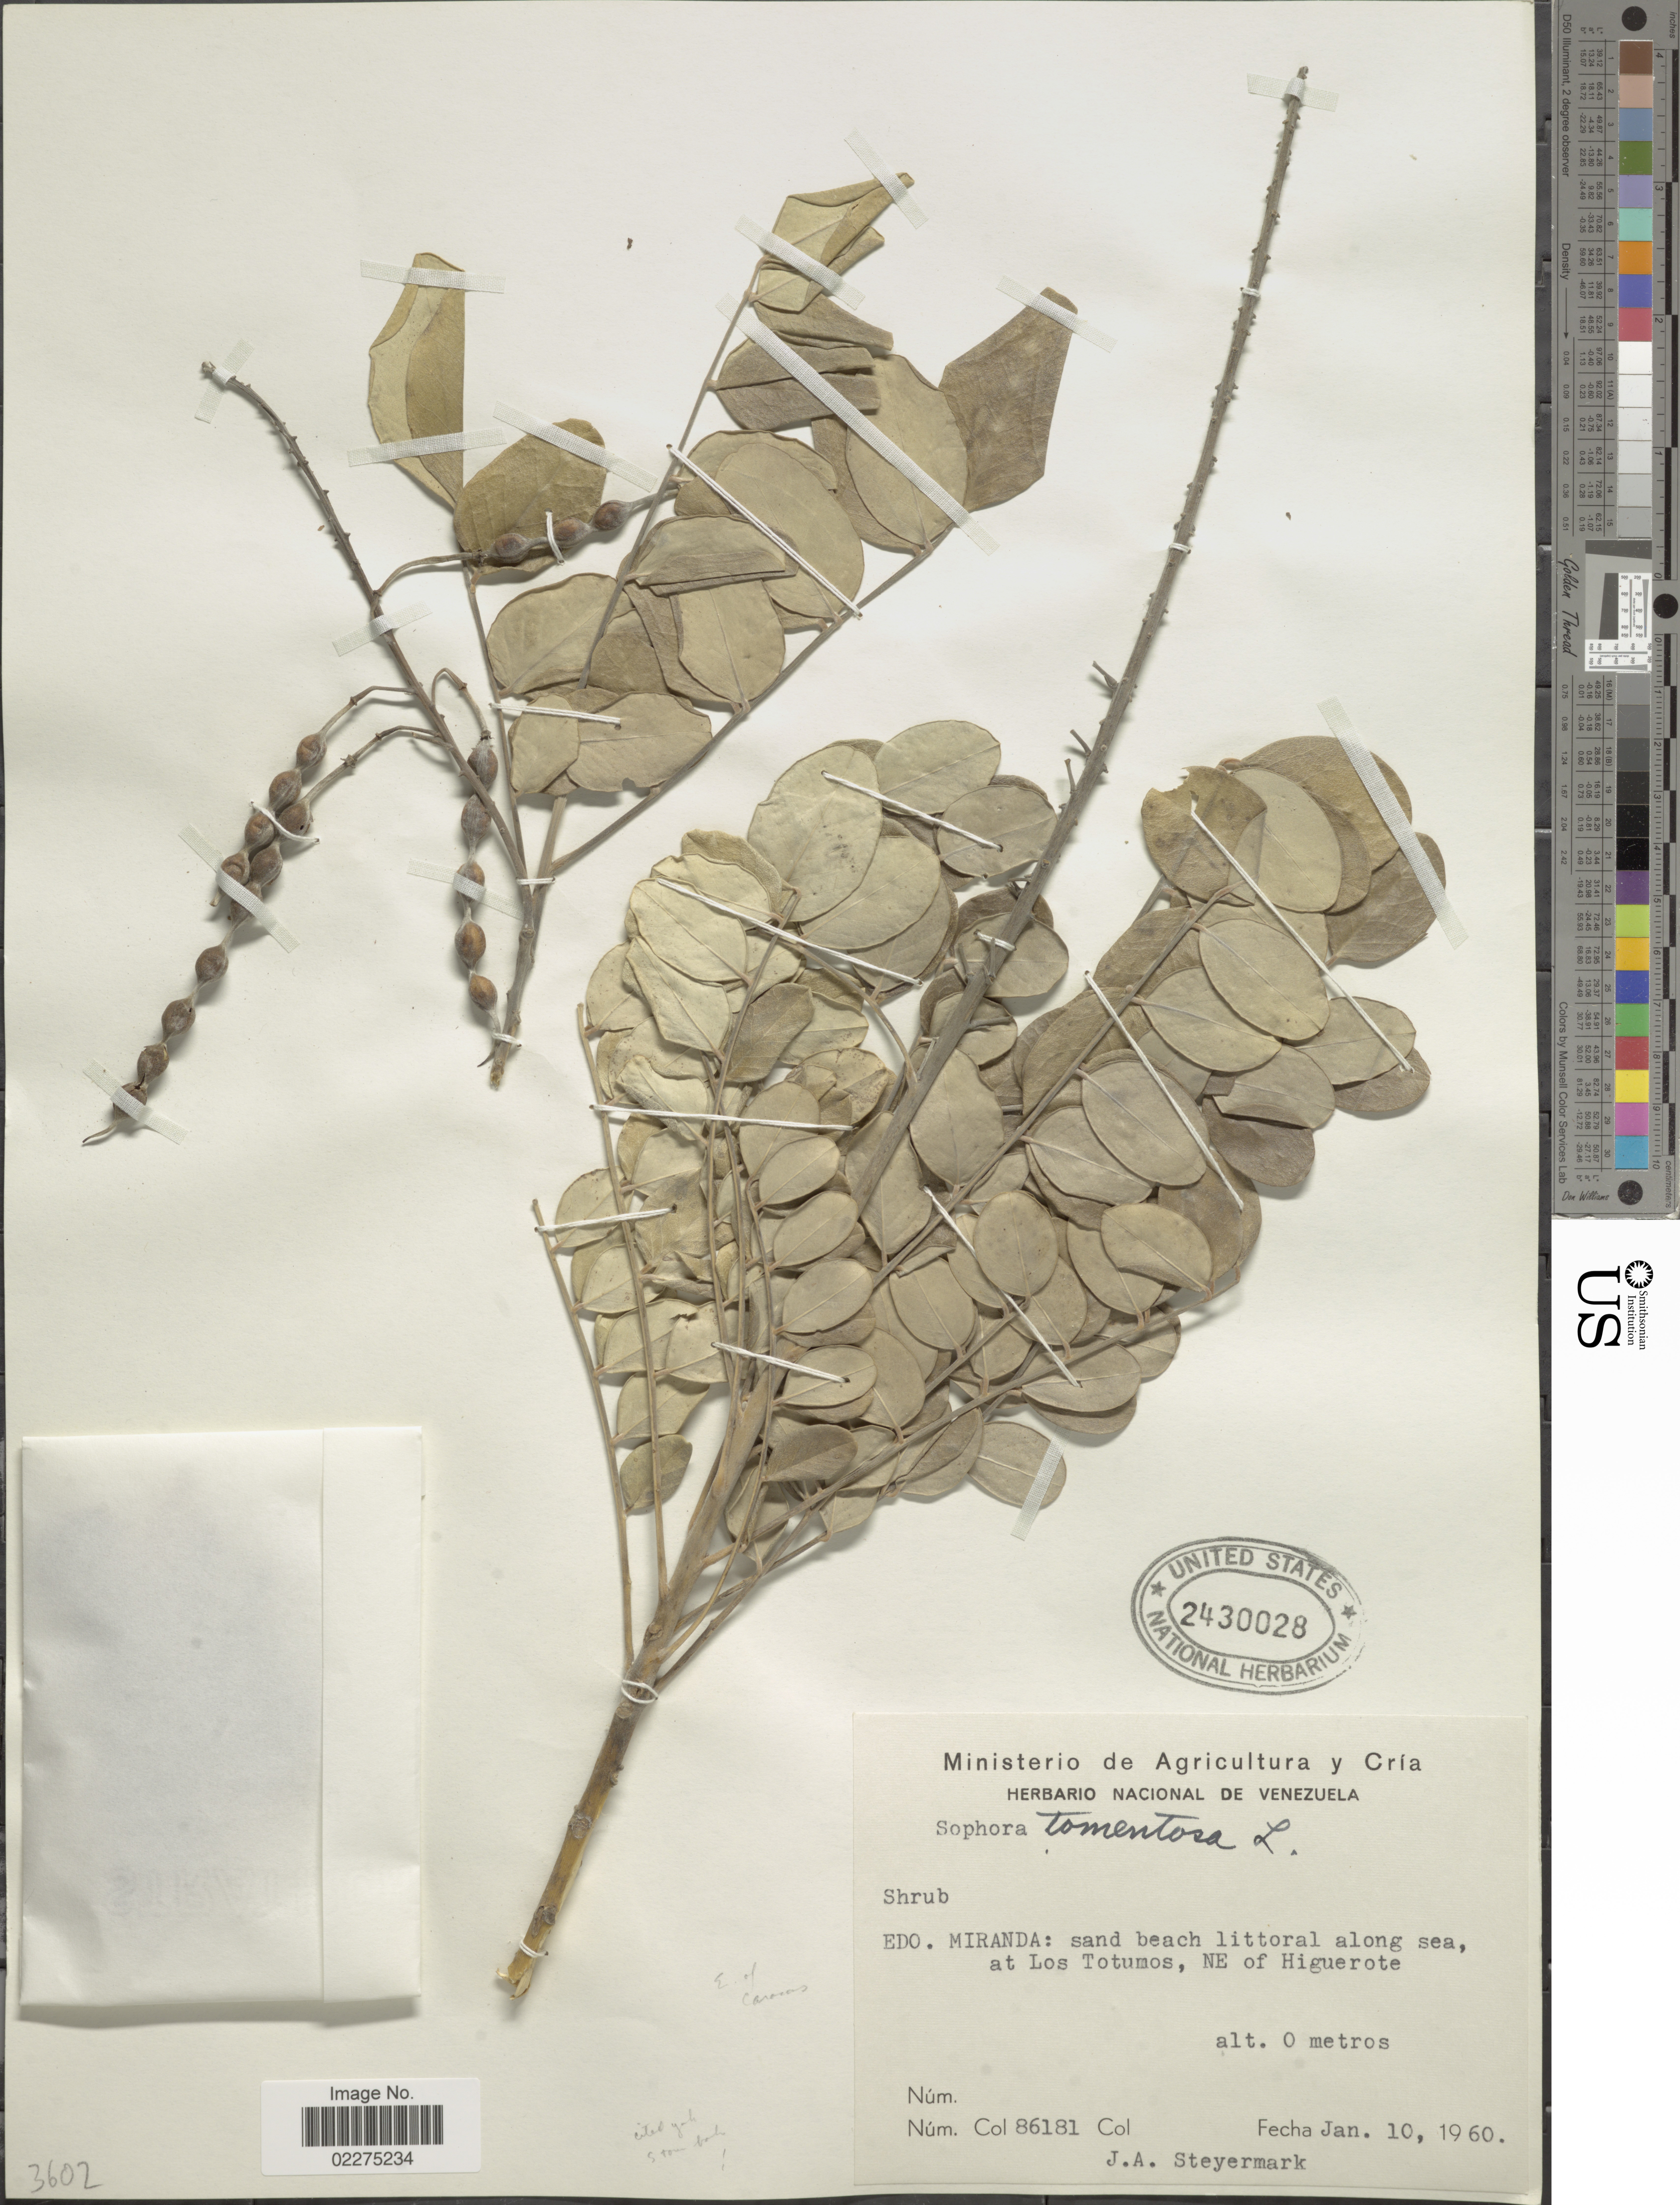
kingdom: Plantae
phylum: Tracheophyta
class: Magnoliopsida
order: Fabales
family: Fabaceae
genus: Sophora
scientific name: Sophora tomentosa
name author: L.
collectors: J. Steyermark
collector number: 86181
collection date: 1960-01-10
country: Venezuela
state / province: Miranda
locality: Los Totumos, NE of Higuerote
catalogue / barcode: US 2430028